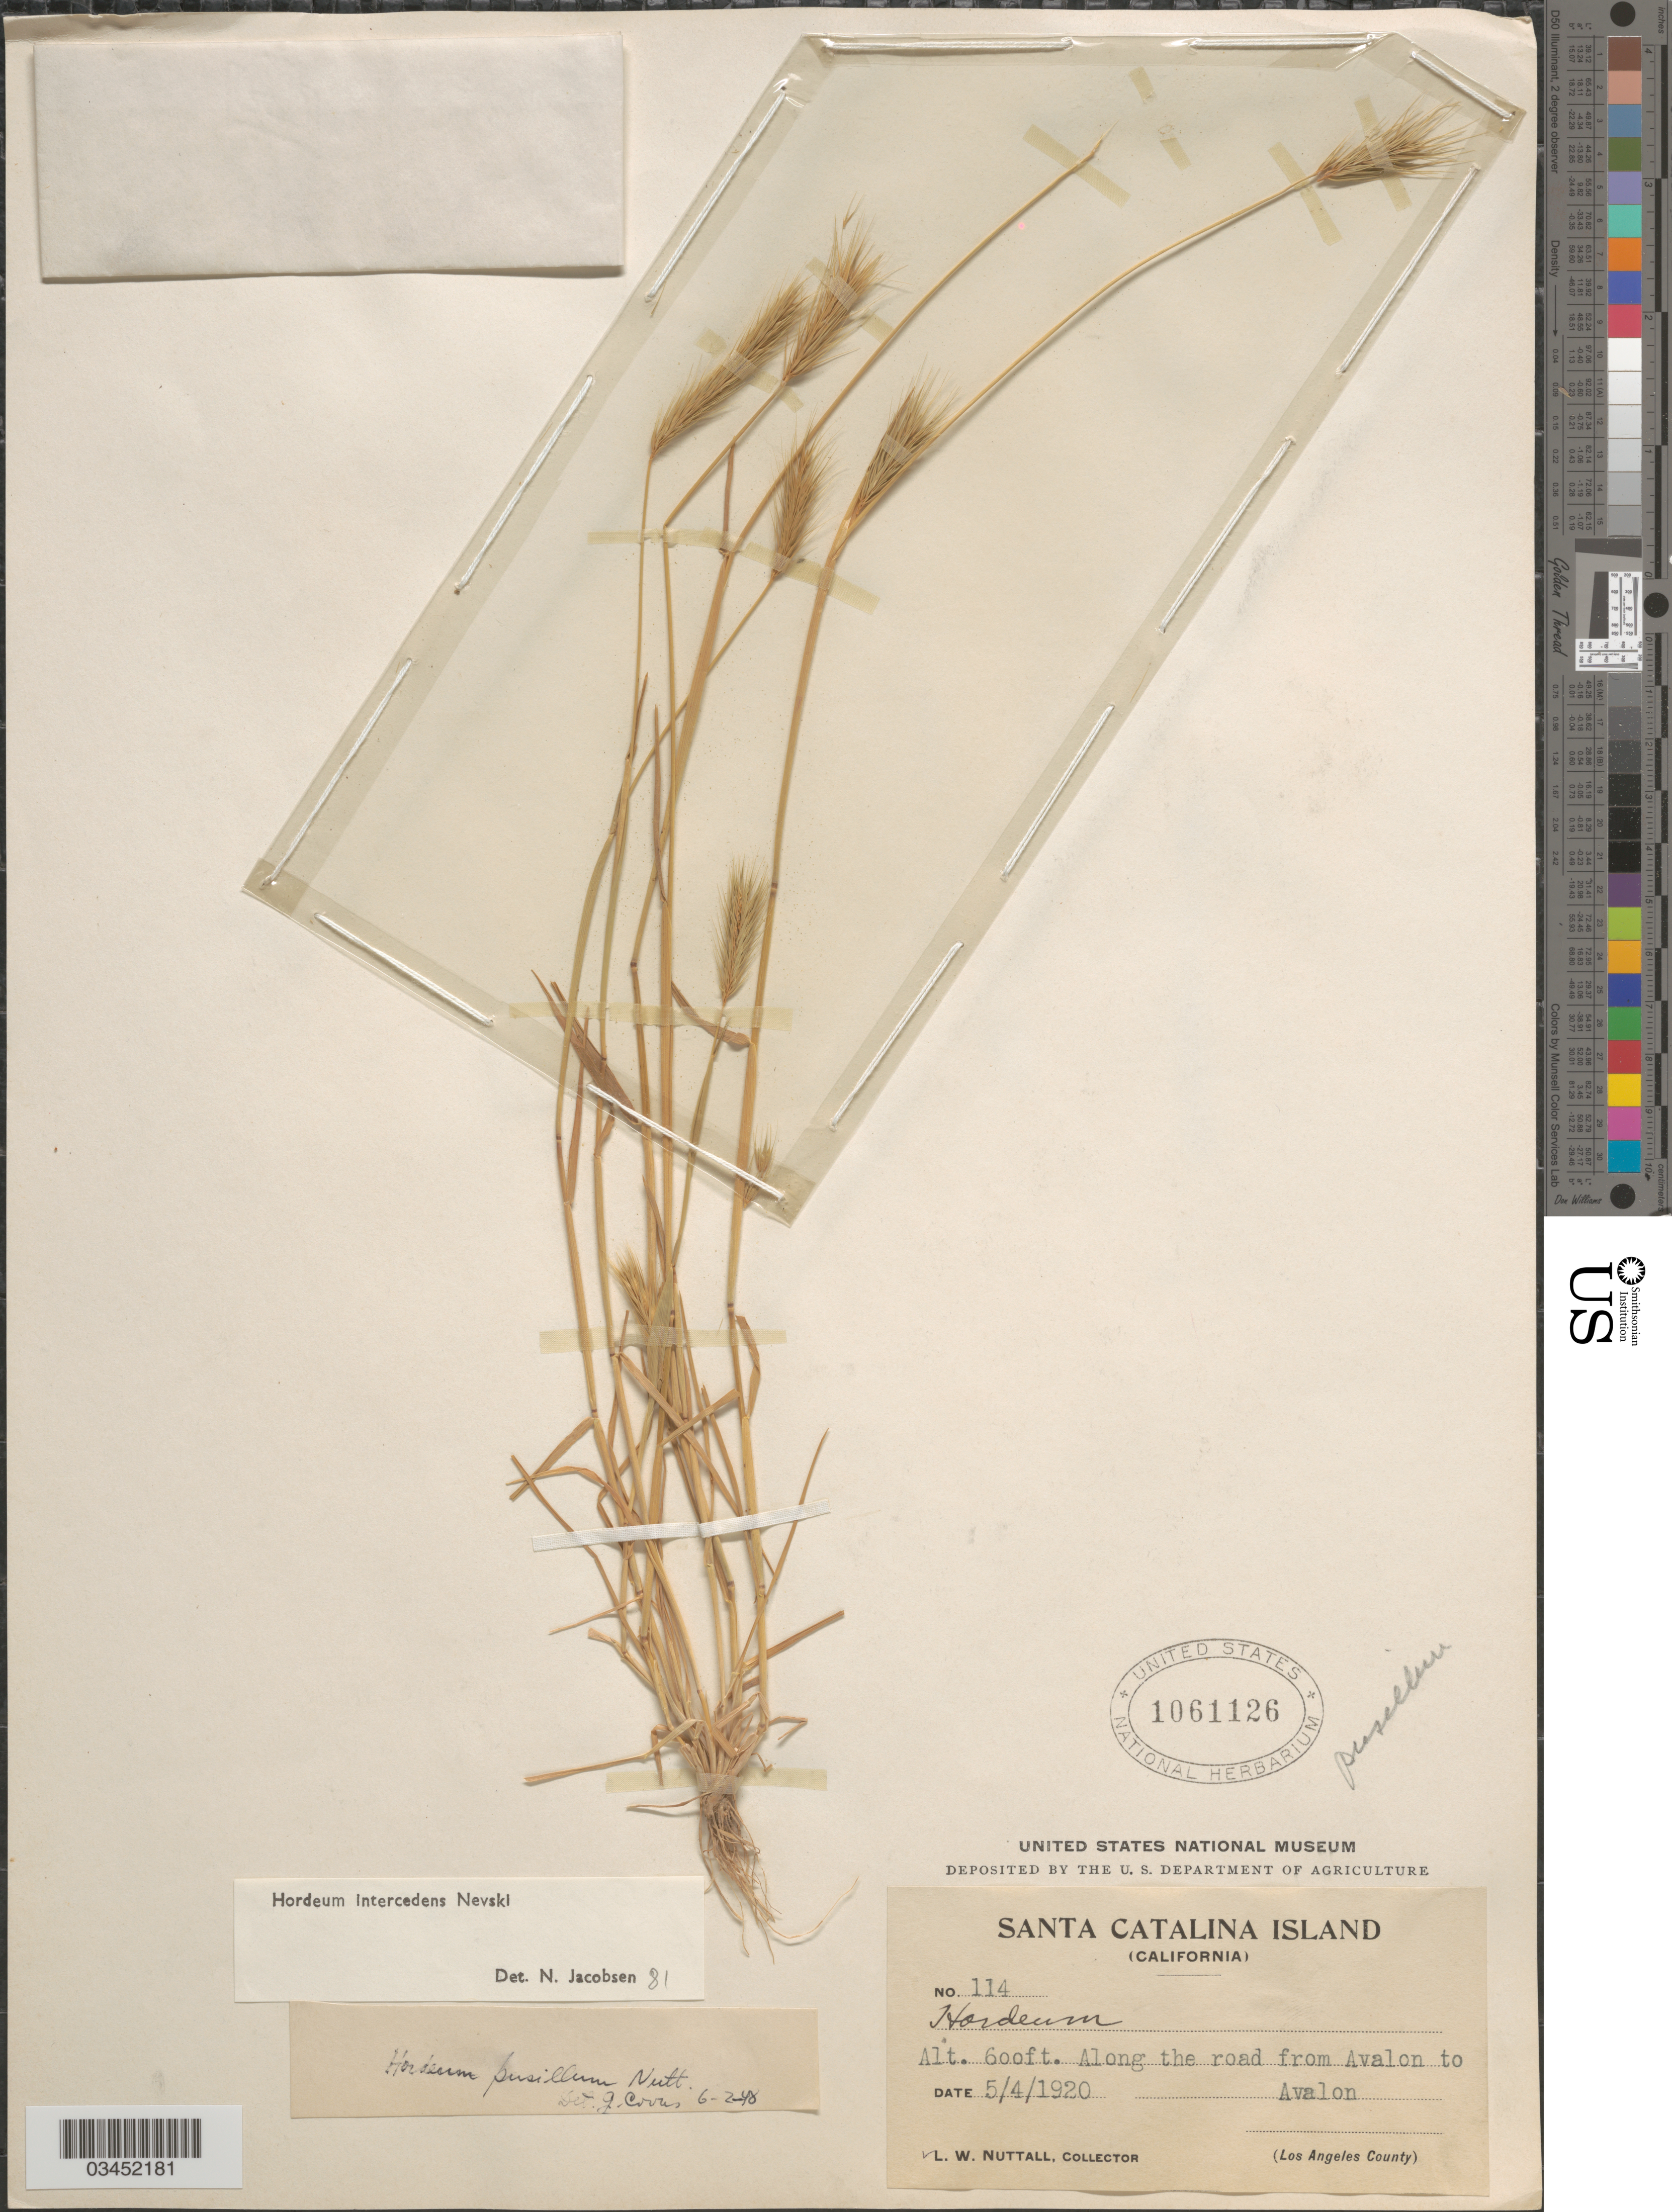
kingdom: Plantae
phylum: Tracheophyta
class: Liliopsida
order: Poales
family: Poaceae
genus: Hordeum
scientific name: Hordeum intercedens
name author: Nevski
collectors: L. W. Nuttall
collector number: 114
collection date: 1920-05-04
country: United States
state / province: California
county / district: Los Angeles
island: Santa Catalina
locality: Santa Catalina Island. Along the road from Avalon to Avalon. (Los Angeles County).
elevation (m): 183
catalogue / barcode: US 1061126